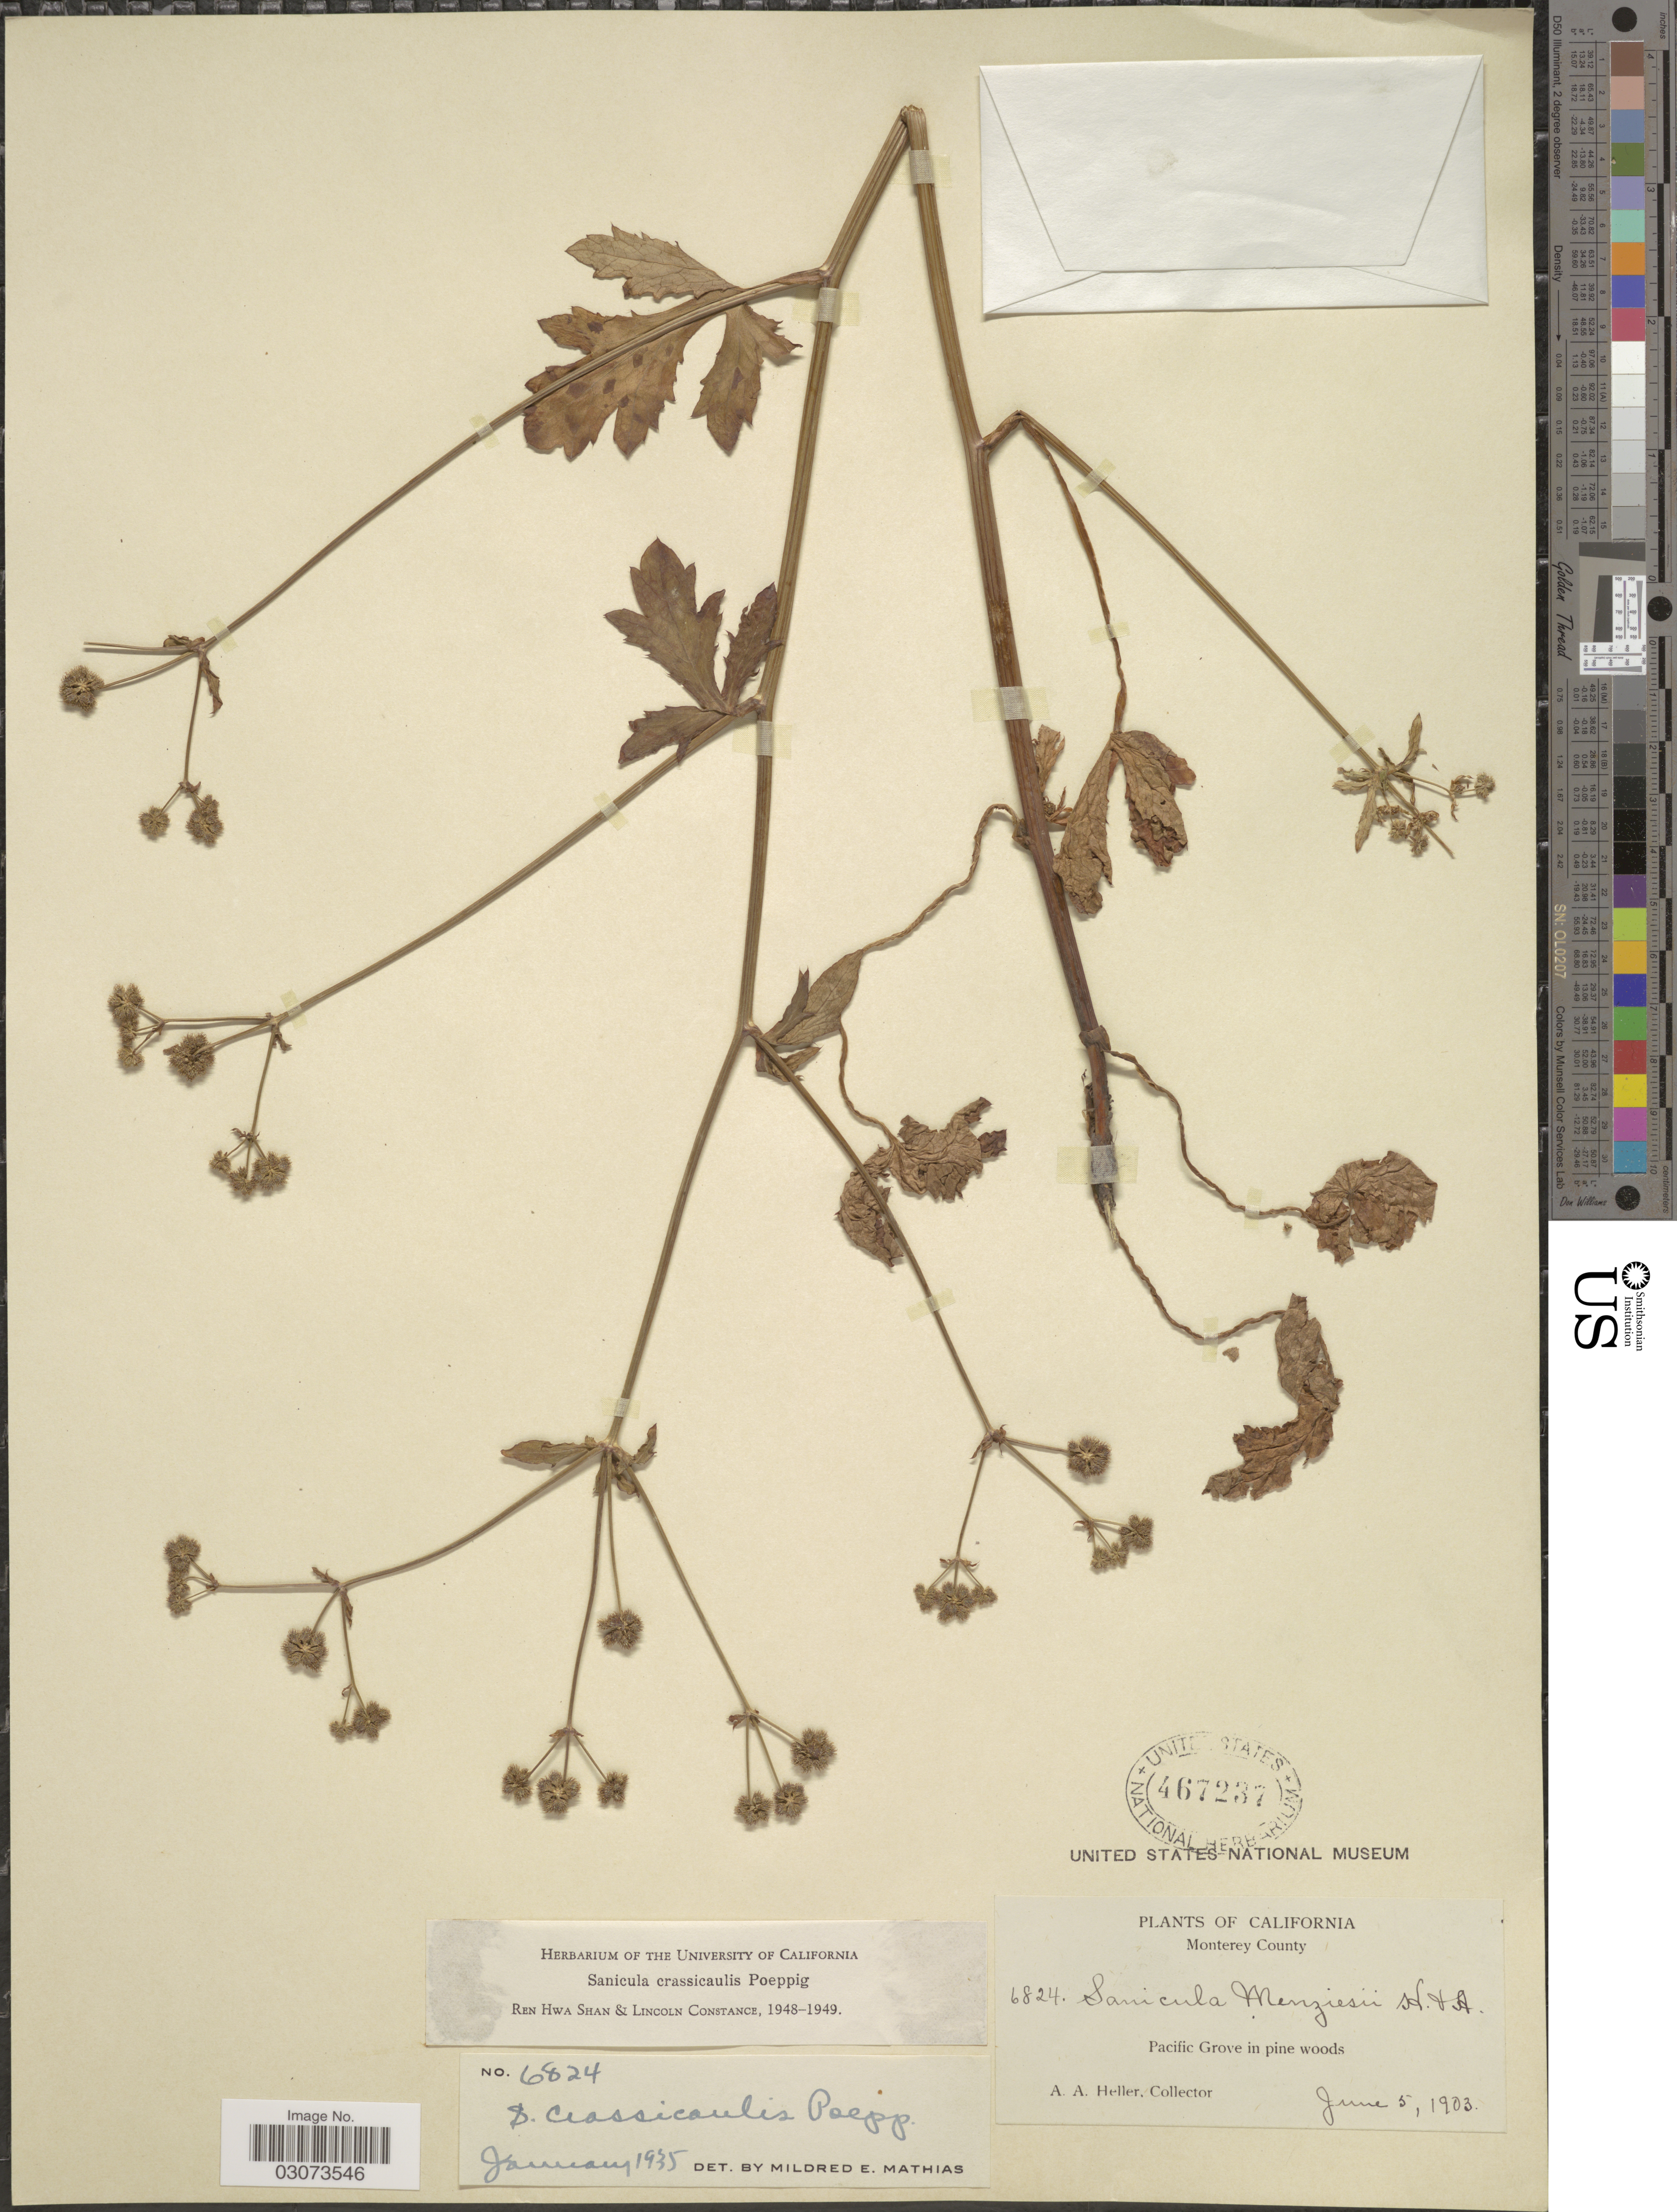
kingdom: Plantae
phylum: Tracheophyta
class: Magnoliopsida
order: Apiales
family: Apiaceae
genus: Sanicula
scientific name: Sanicula crassicaulis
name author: Poepp. ex DC.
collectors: A. A. Heller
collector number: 6824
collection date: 1903-06-05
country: United States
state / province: California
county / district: Monterey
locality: Monterey County. Pacific Grove in pine woods.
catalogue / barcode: US 467237